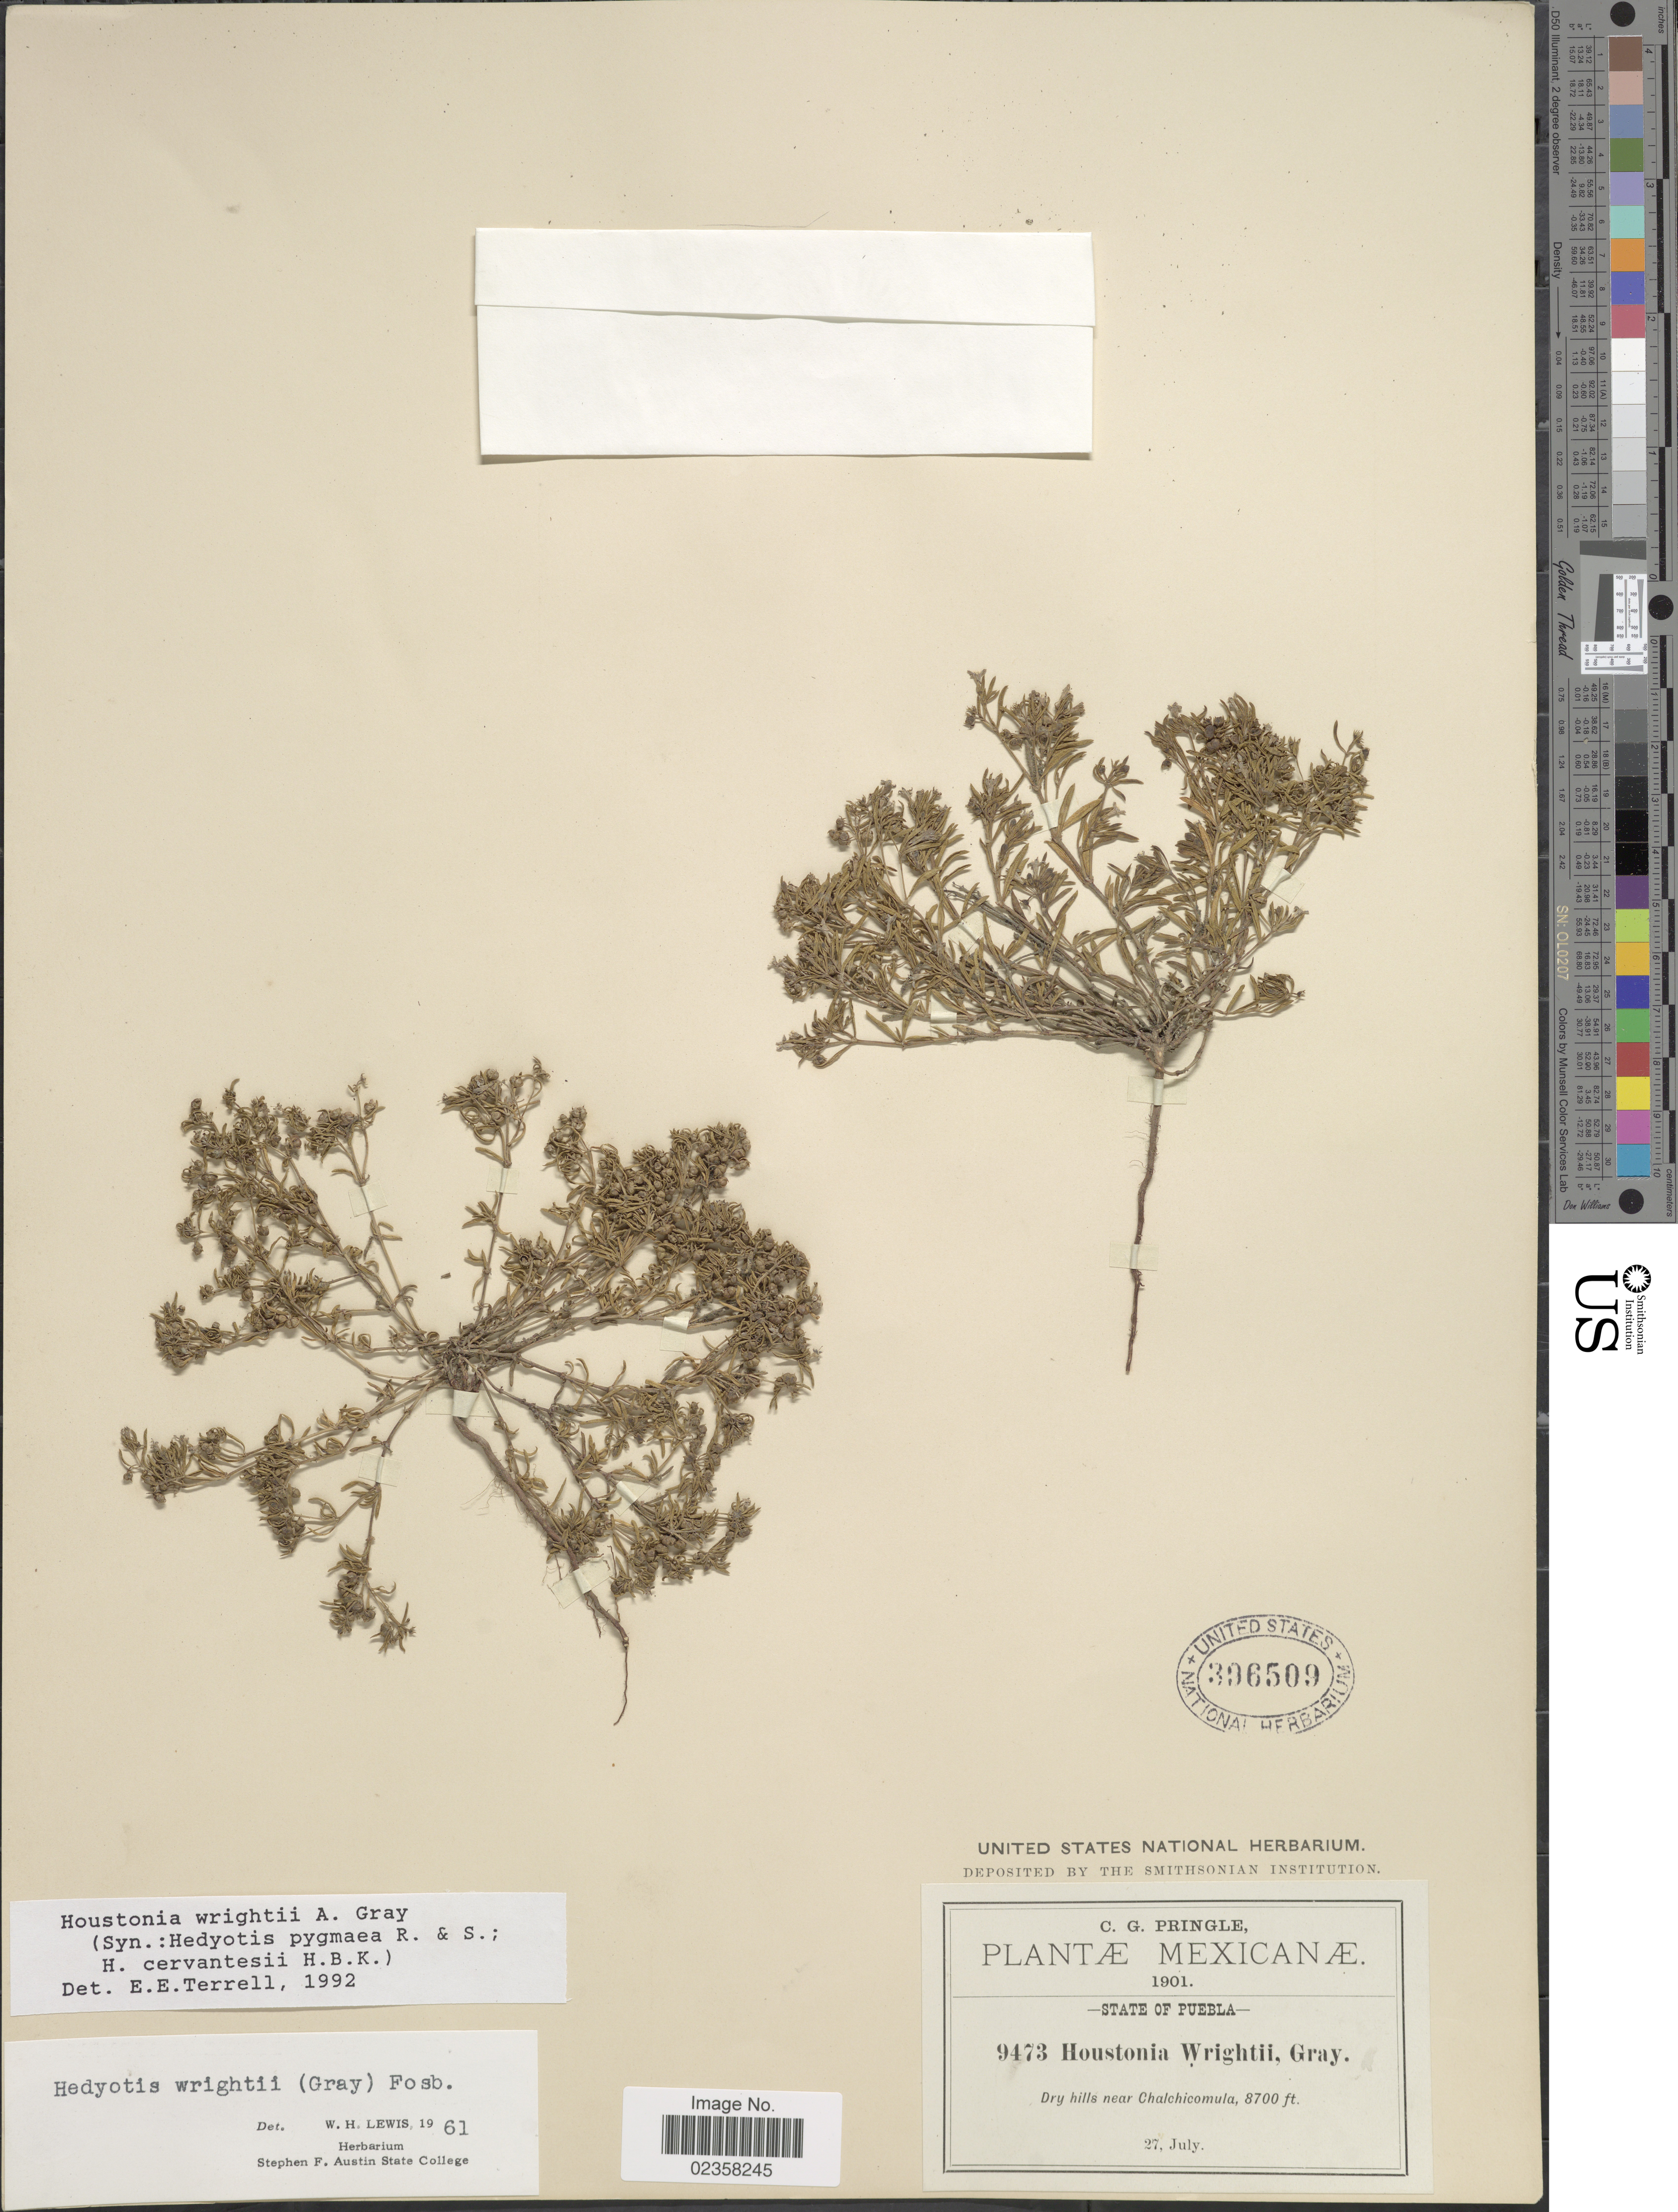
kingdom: Plantae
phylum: Tracheophyta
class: Magnoliopsida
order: Gentianales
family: Rubiaceae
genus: Houstonia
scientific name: Houstonia wrightii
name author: (A. Gray) A. Gray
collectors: C. G. Pringle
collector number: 9473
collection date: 1901-07-27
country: Mexico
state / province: Puebla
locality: Dry hills near Chalchicomula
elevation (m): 2652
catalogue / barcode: US 396509